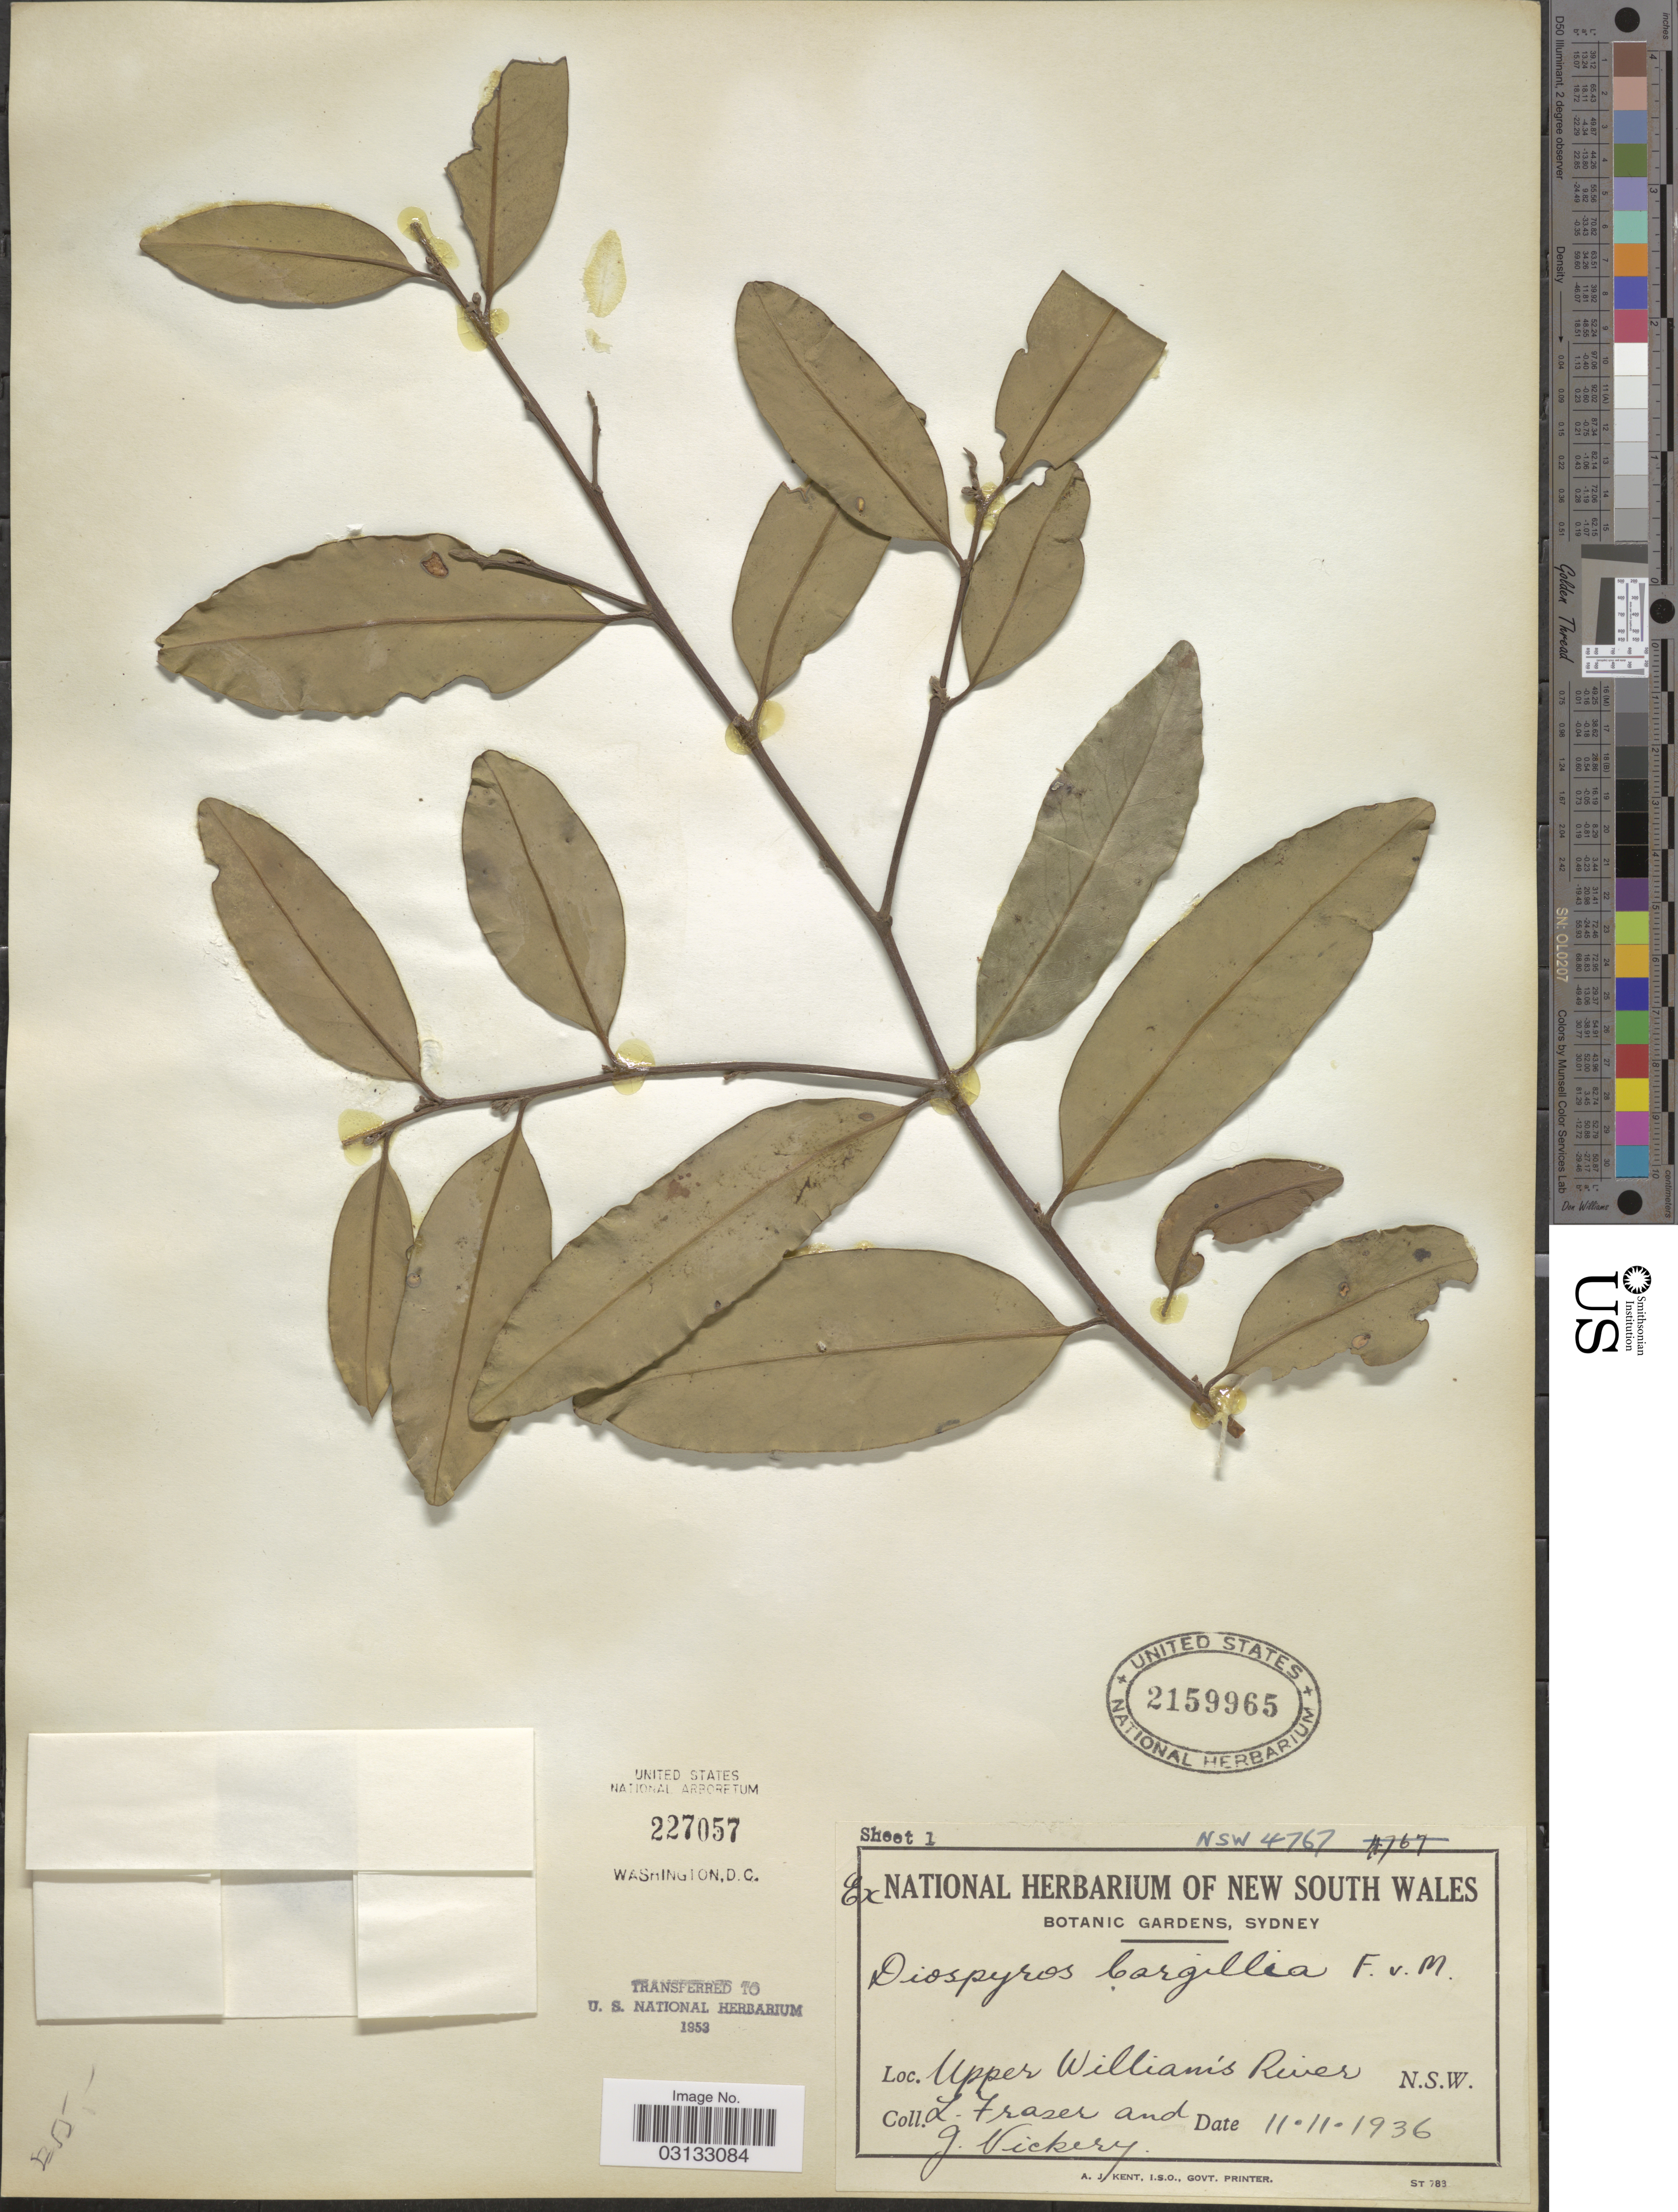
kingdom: Plantae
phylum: Tracheophyta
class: Magnoliopsida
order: Ericales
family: Ebenaceae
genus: Diospyros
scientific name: Diospyros cargillia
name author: F. Muell.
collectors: L. Fraser & J. Vickery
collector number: NSW4767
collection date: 1936-11-11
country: Australia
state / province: New South Wales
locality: Upper William's River, N.S.W.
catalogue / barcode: US 2159965